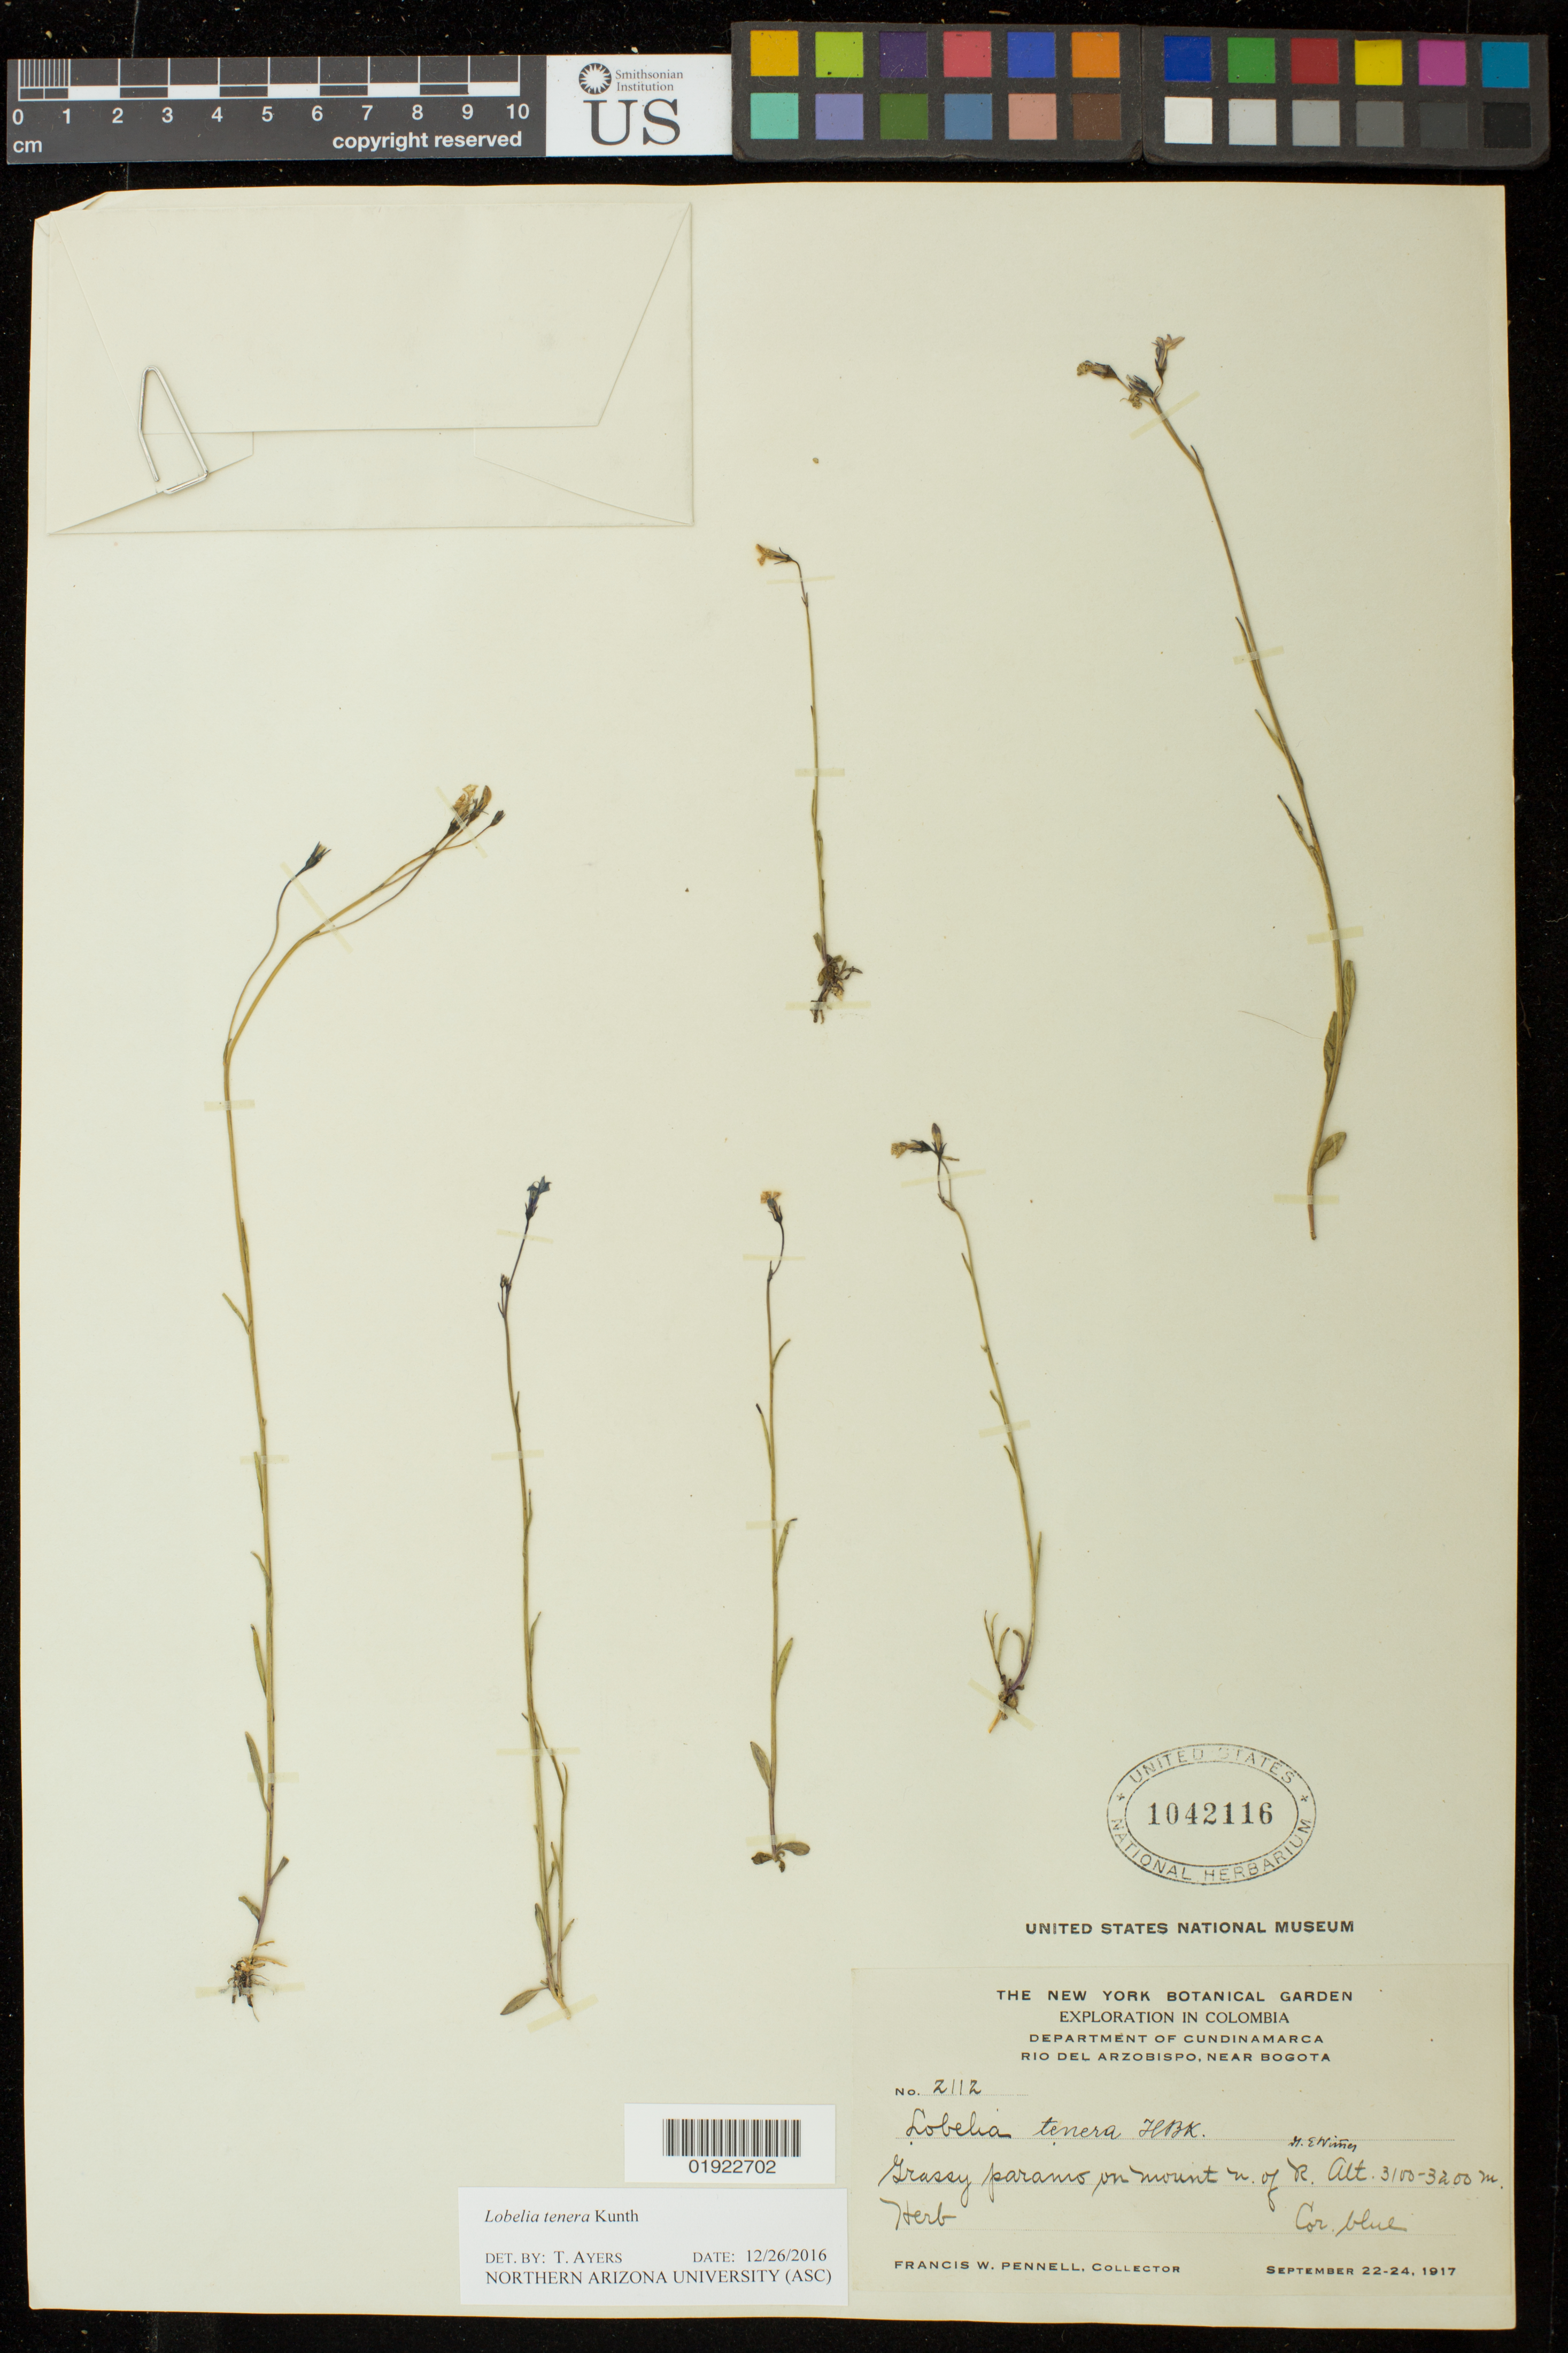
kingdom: Plantae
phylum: Tracheophyta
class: Magnoliopsida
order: Asterales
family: Campanulaceae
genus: Lobelia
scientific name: Lobelia tenera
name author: Kunth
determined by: Ayers, Tina J.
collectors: F. W. Pennell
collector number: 2112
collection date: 1917-09-22/1917-09-24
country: Colombia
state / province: Cundinamarca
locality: Rio del Arzobispo, near Bogota.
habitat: Grassy paramo on mount. N. of R.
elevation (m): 3100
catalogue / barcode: US 1042116